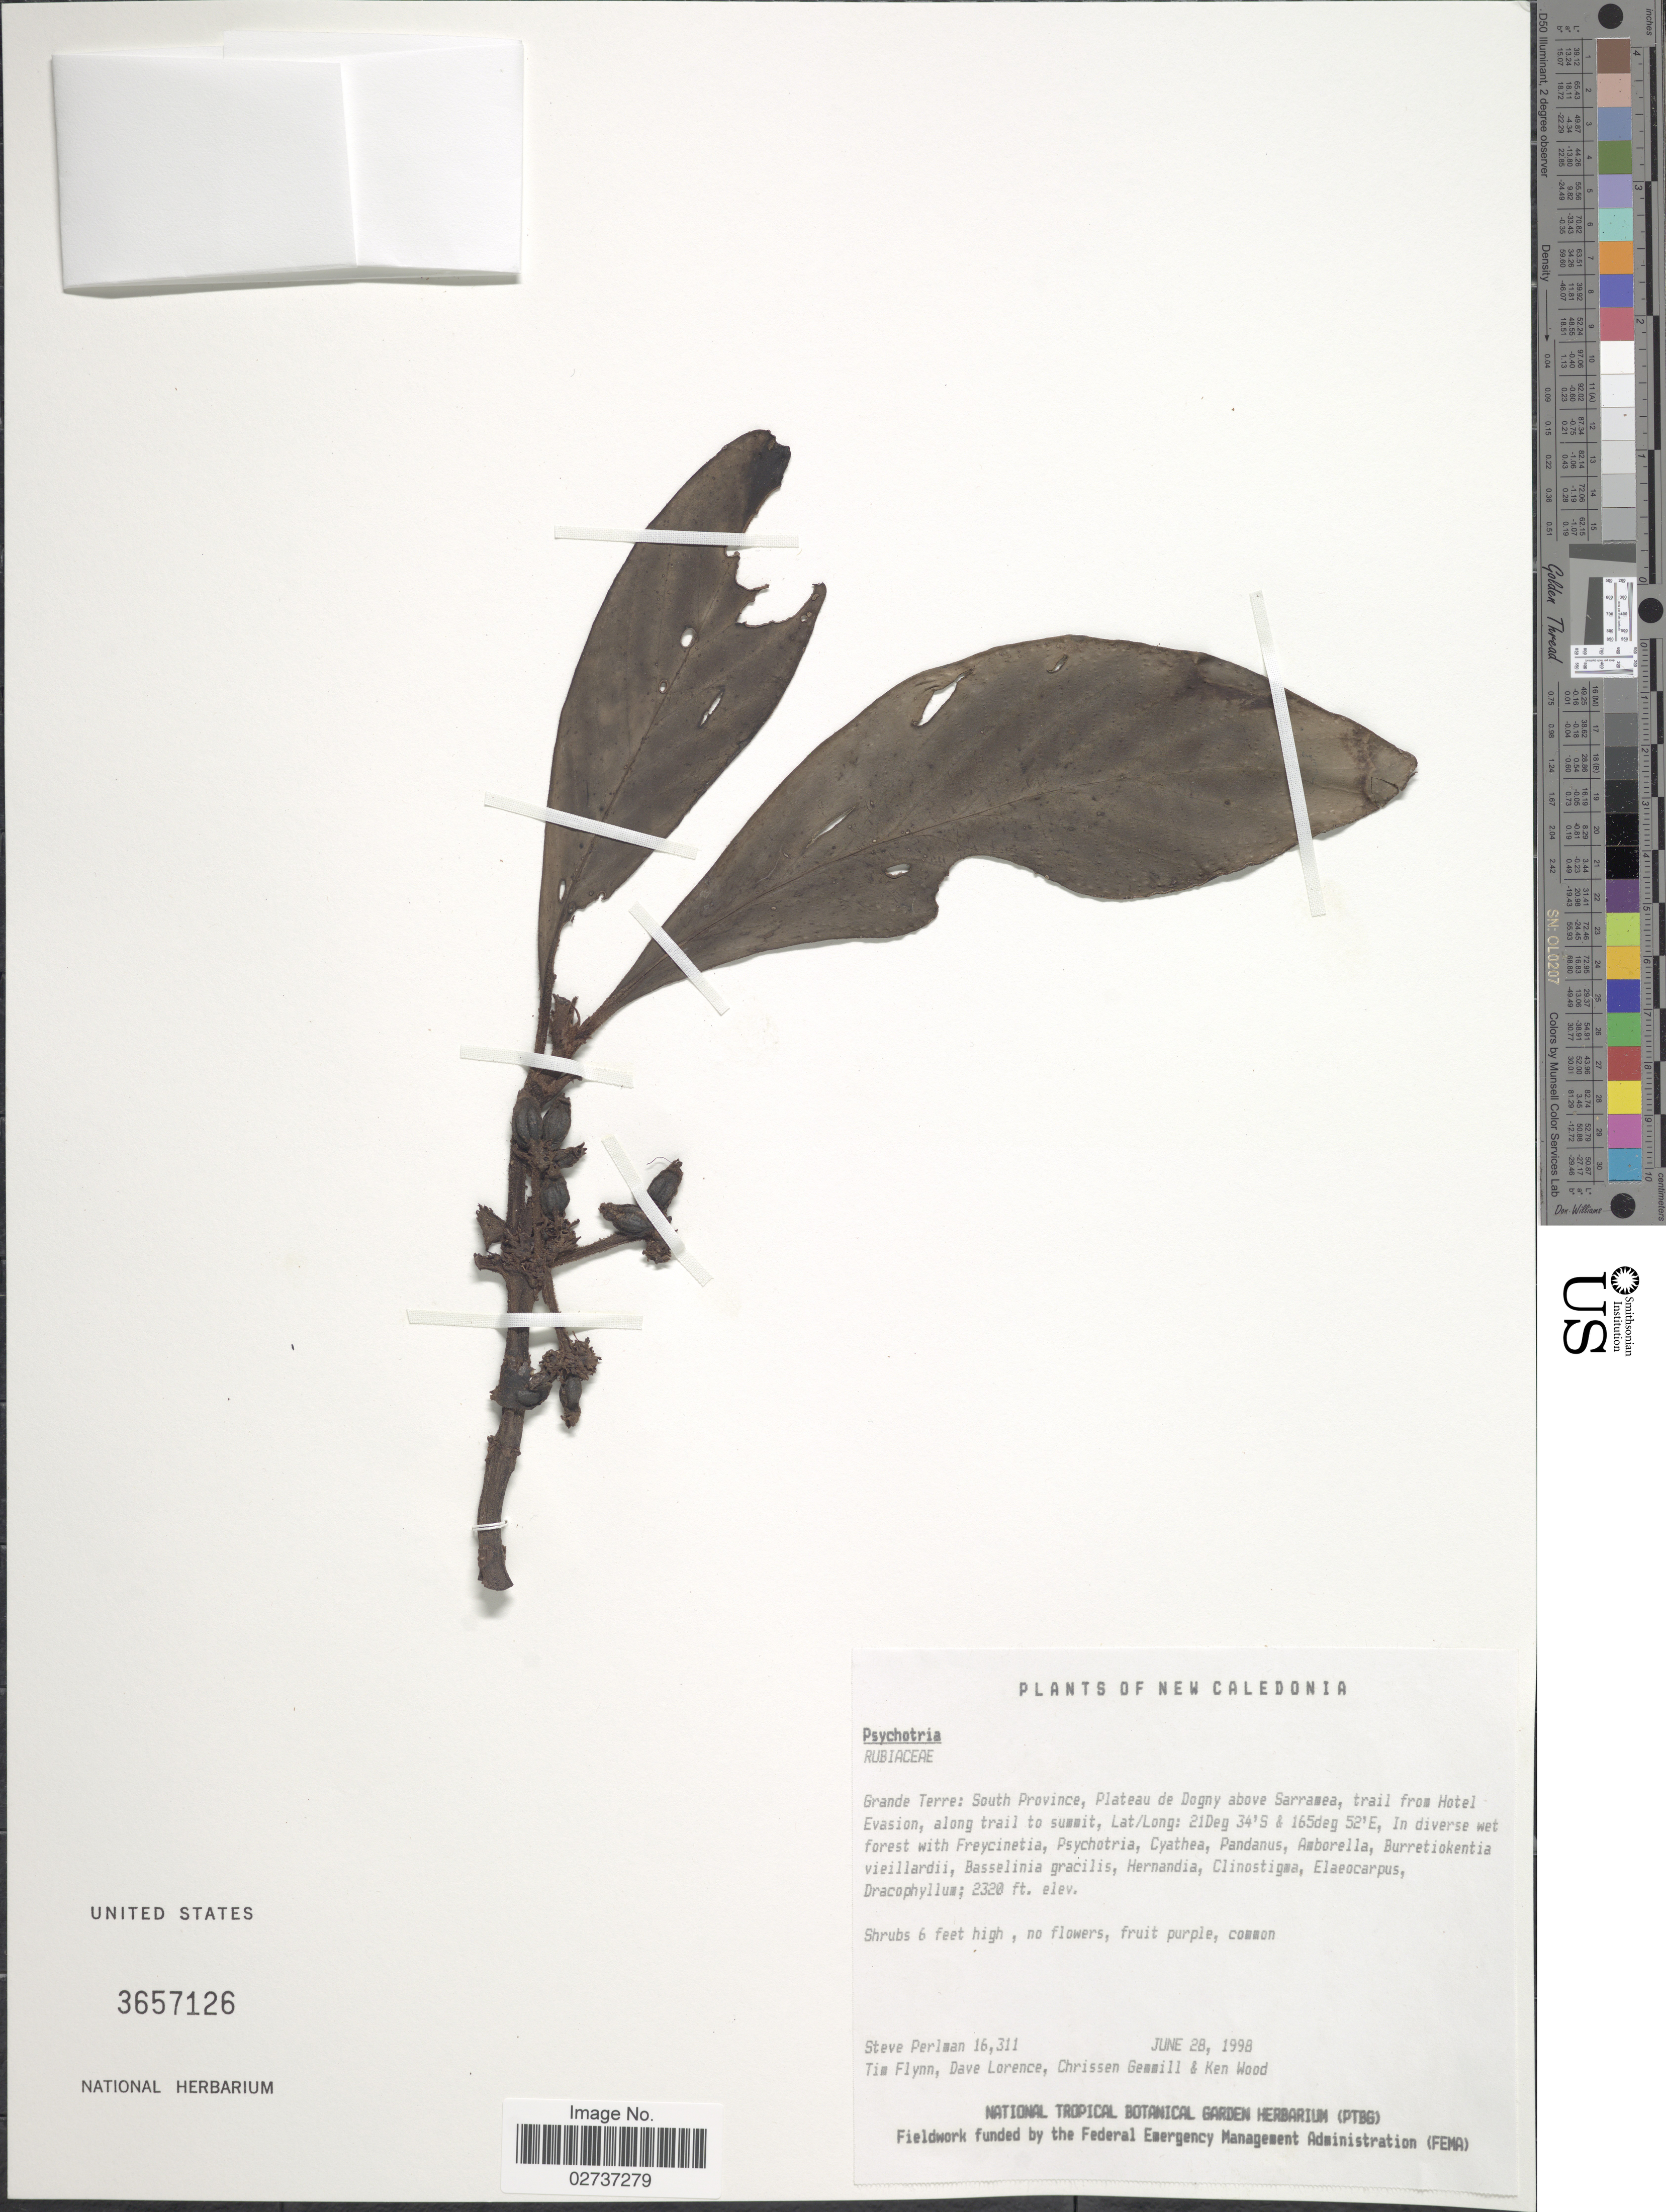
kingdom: Plantae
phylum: Tracheophyta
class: Magnoliopsida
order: Gentianales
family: Rubiaceae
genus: Psychotria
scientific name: Psychotria sp.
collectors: S. Perlman, T. W. Flynn, D. Lorence, C. Gemmill & K. R. Wood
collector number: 16311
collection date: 1998-06-28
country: New Caledonia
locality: Grand Terre; South Province, Plateau de Dogny above Sarramea, trail from Hotel Evasion, along trail to summit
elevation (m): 707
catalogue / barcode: US 3657126